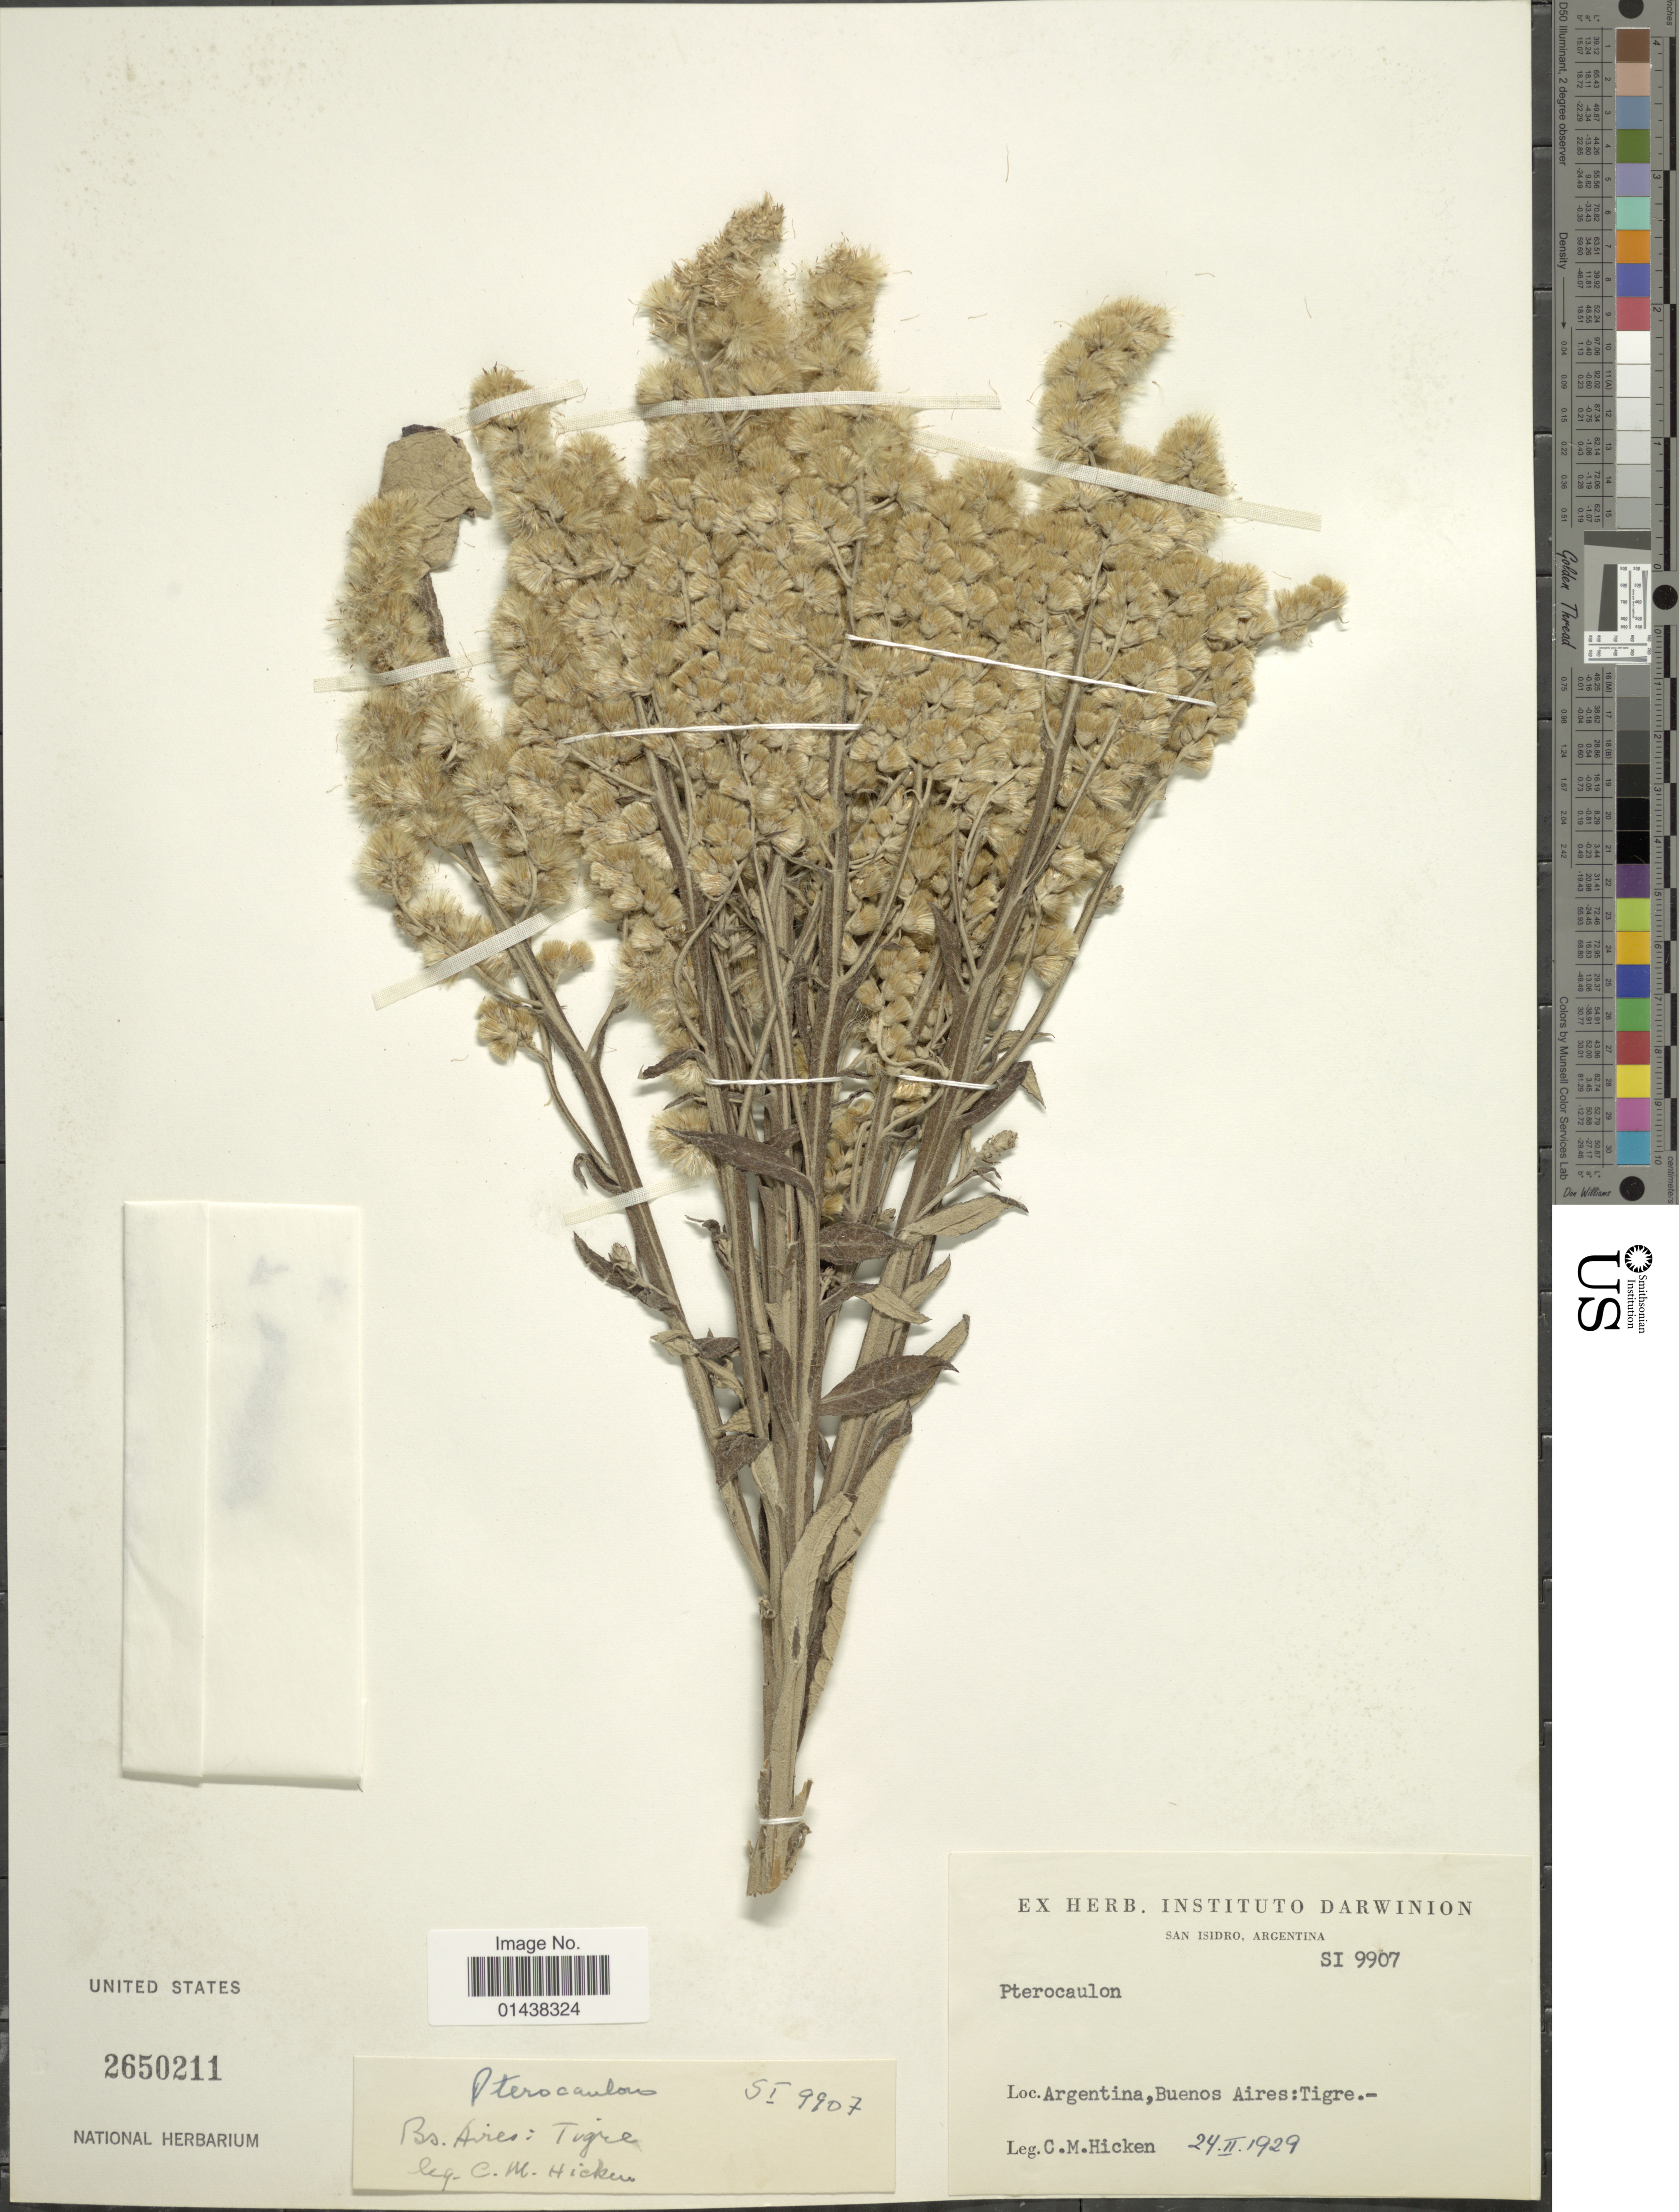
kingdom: Plantae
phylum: Tracheophyta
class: Magnoliopsida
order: Asterales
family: Asteraceae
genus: Pterocaulon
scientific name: Pterocaulon sp.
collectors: C. M. Hicken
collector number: SI9907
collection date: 1929-02-24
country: Argentina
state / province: Buenos Aires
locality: Tigre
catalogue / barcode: US 2650211